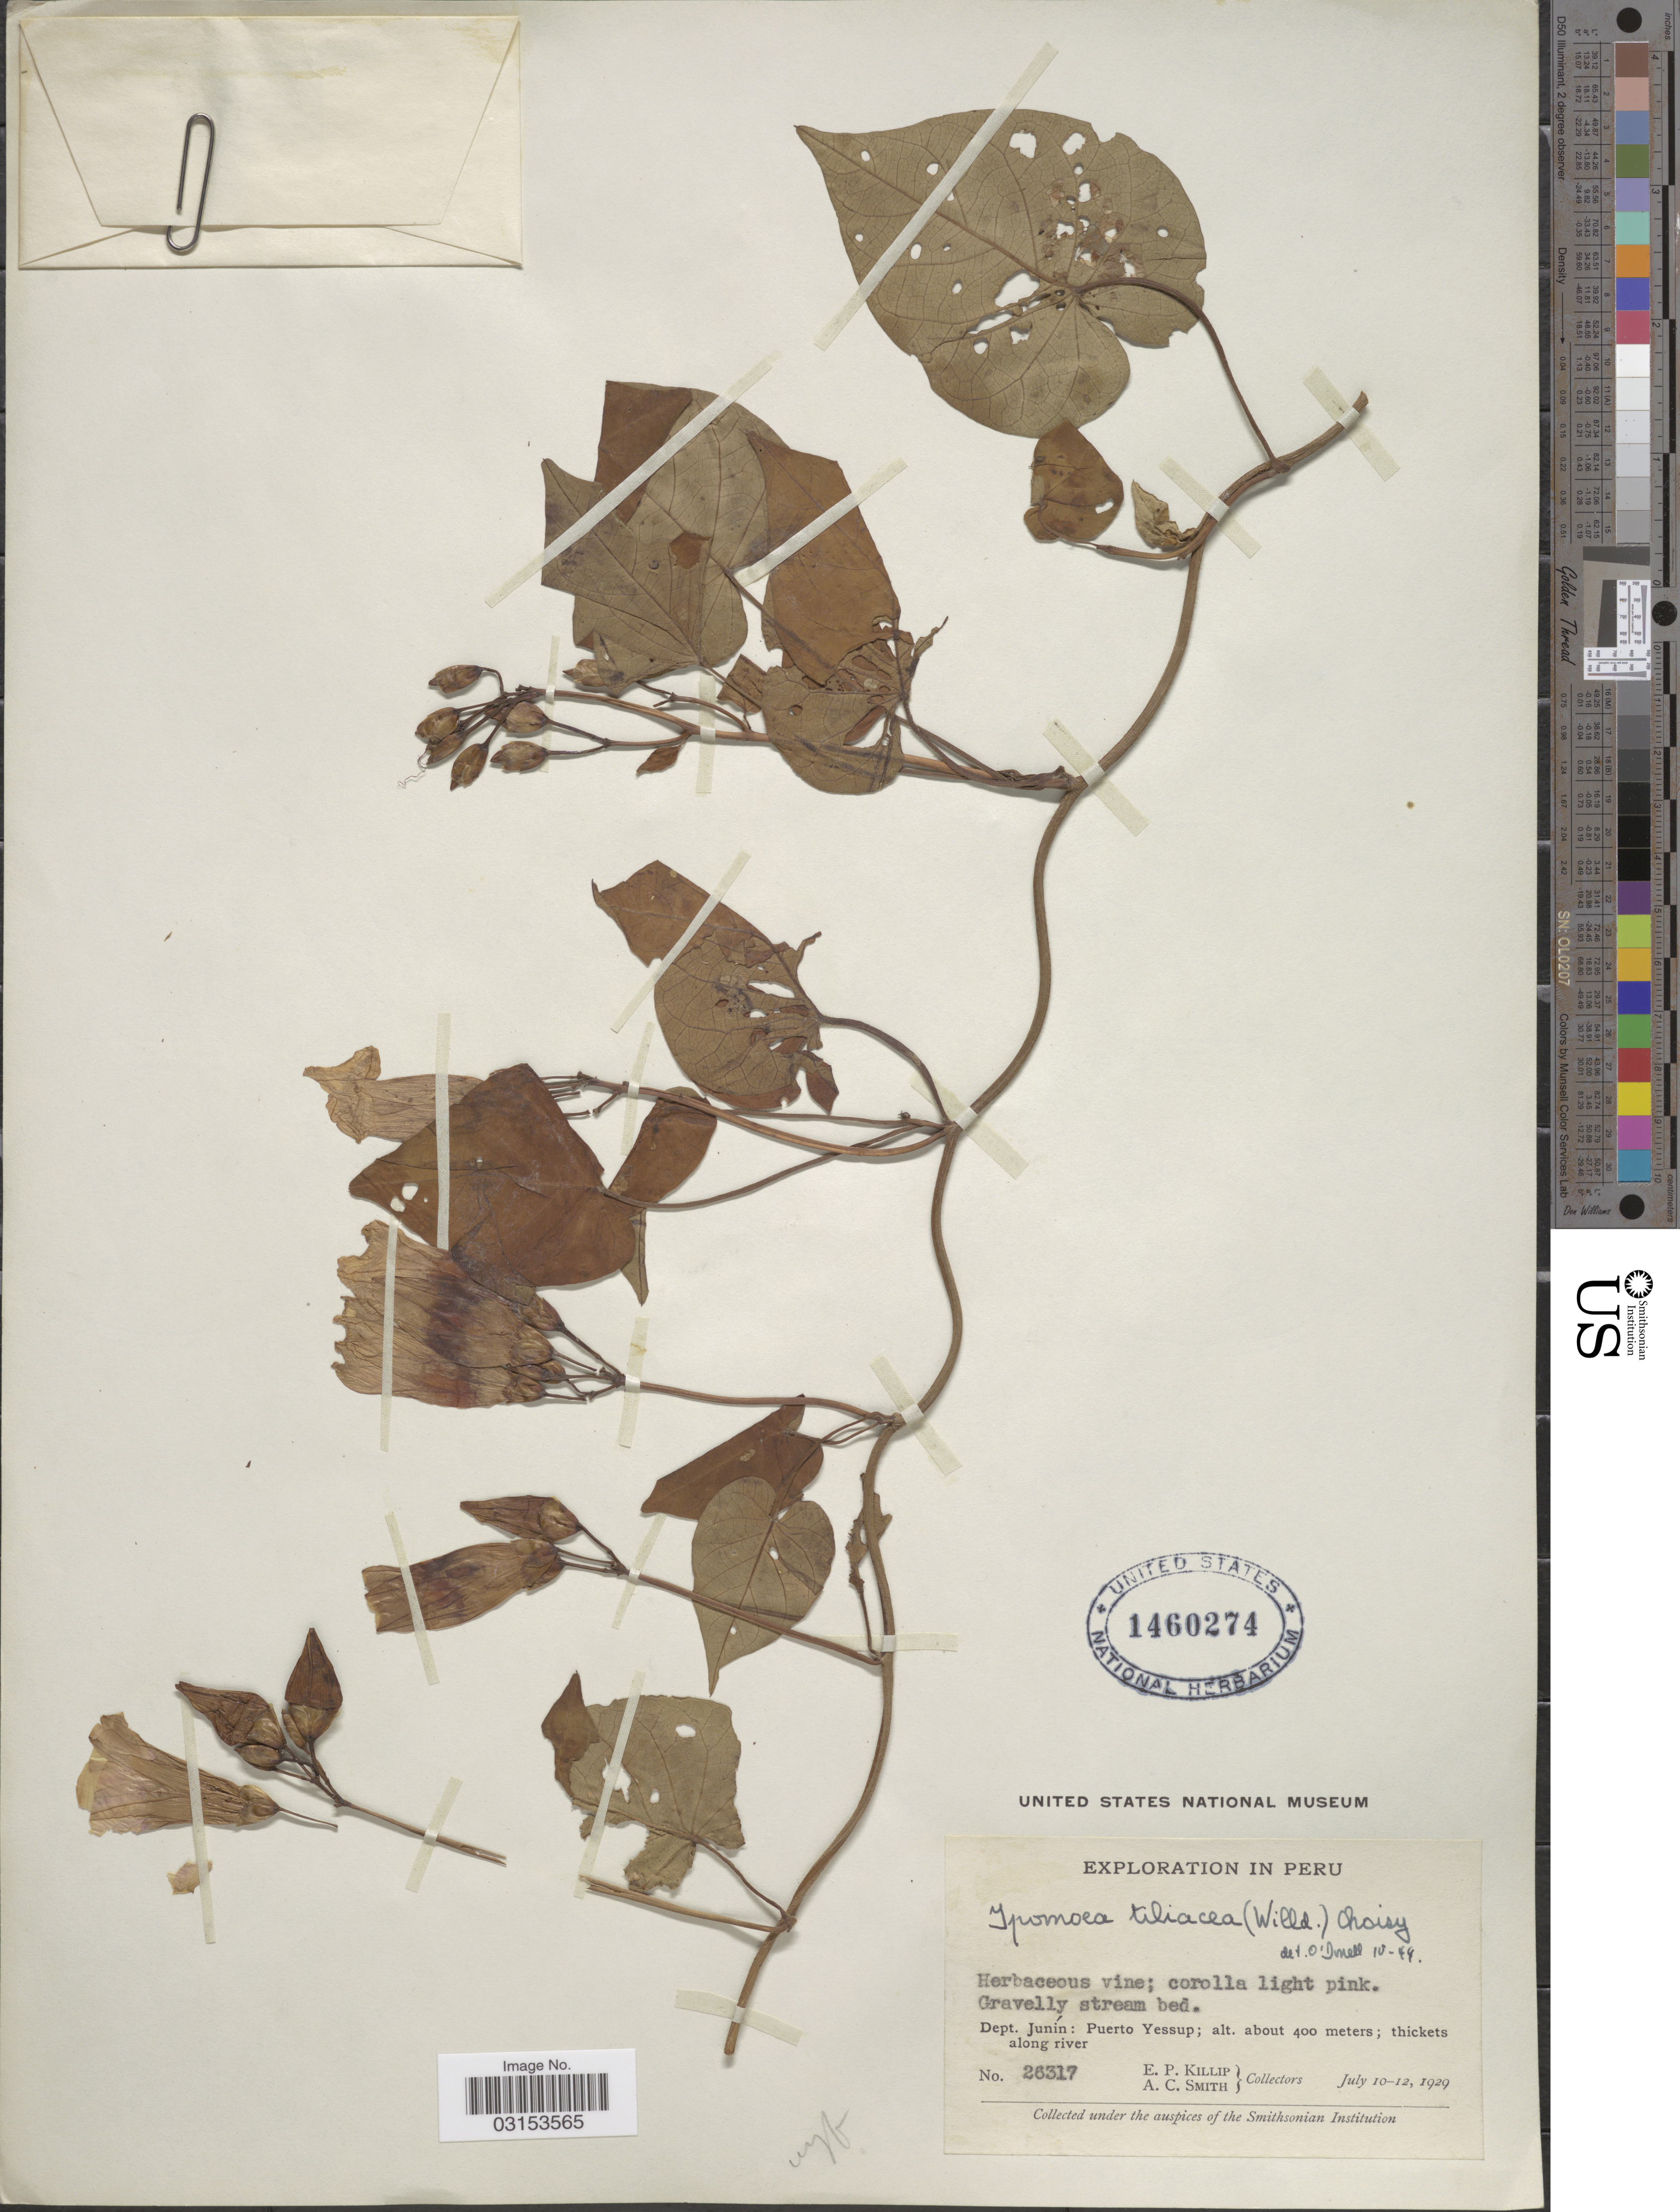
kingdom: Plantae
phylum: Tracheophyta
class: Magnoliopsida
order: Solanales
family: Convolvulaceae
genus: Ipomoea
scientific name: Ipomoea tiliacea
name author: (Willd.) Choisy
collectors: E. P. Killip & A. C. Smith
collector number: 26317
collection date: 1929-07-10/1929-07-12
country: Peru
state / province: Junín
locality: Dept. Junín: Puerto Yessup.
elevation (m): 400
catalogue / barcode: US 1460274